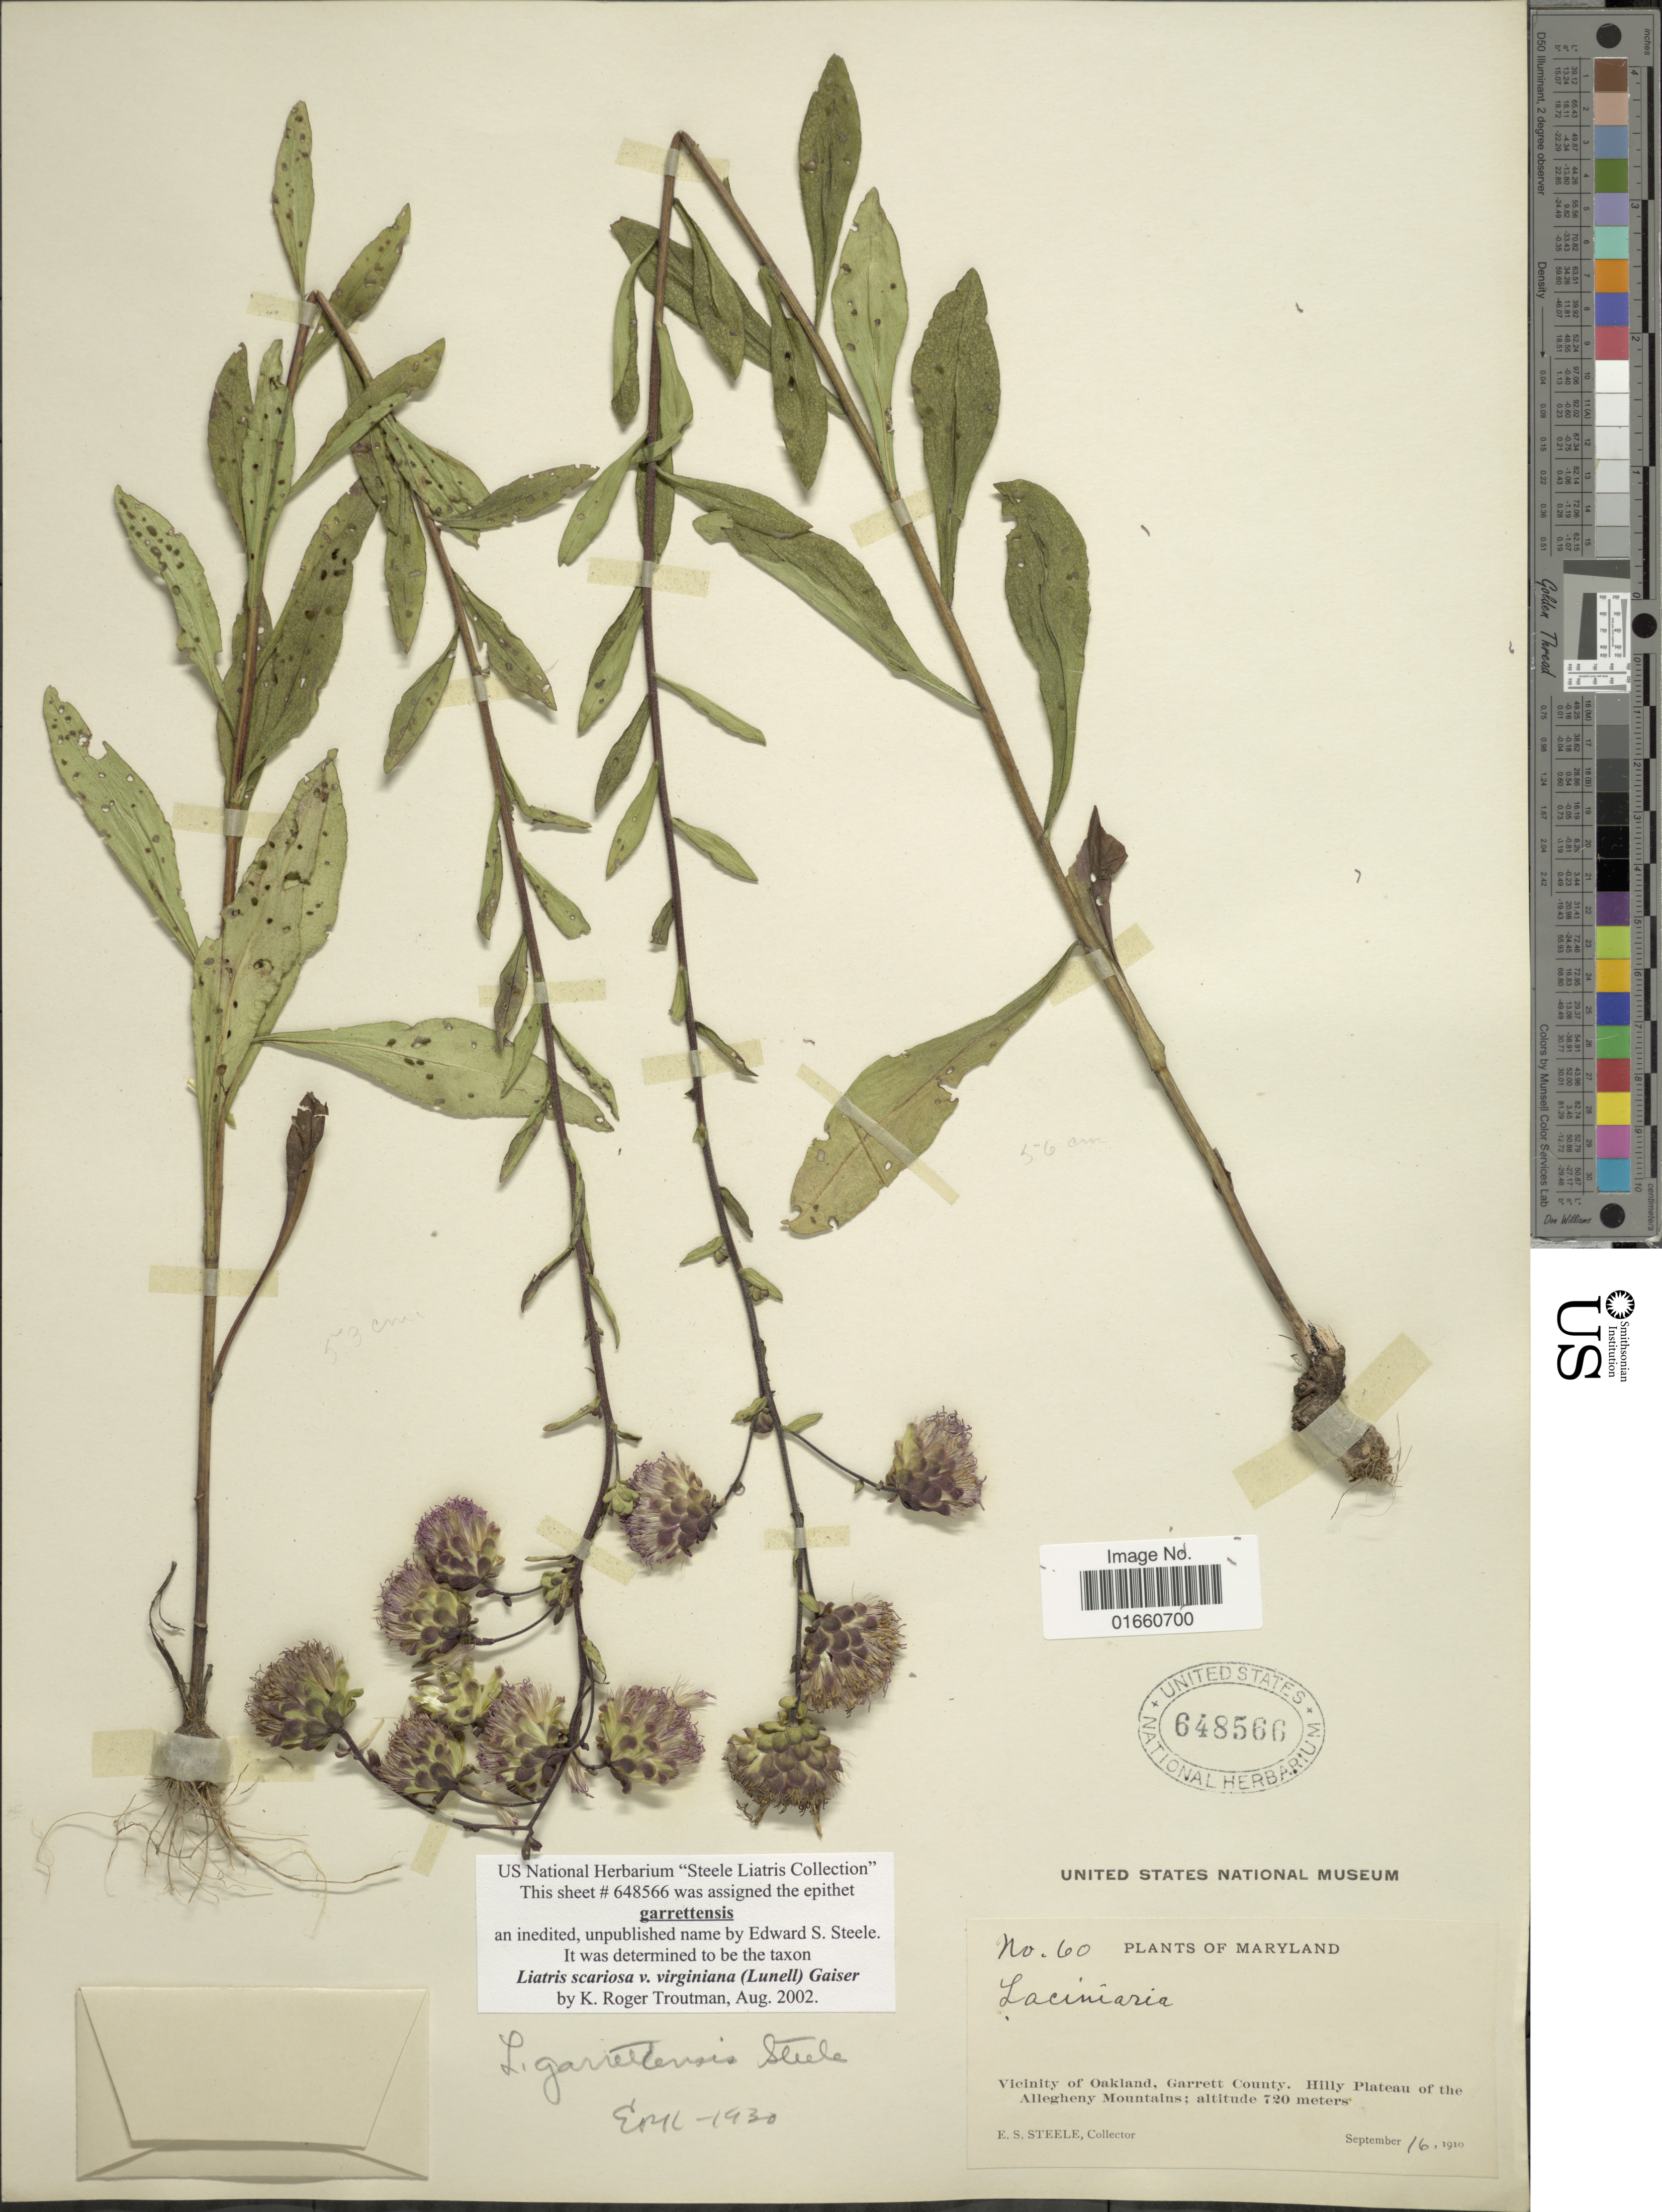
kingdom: Plantae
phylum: Tracheophyta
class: Magnoliopsida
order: Asterales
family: Asteraceae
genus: Liatris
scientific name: Liatris scariosa var. virginiana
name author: (Lunell) Gaiser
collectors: E. Steele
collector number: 60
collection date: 1910-09-16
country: United States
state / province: Maryland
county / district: Garrett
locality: Vicinity of Oakland, Garrett County, Hill Plateau of the Allegheny Mountains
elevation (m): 720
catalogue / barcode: US 648566